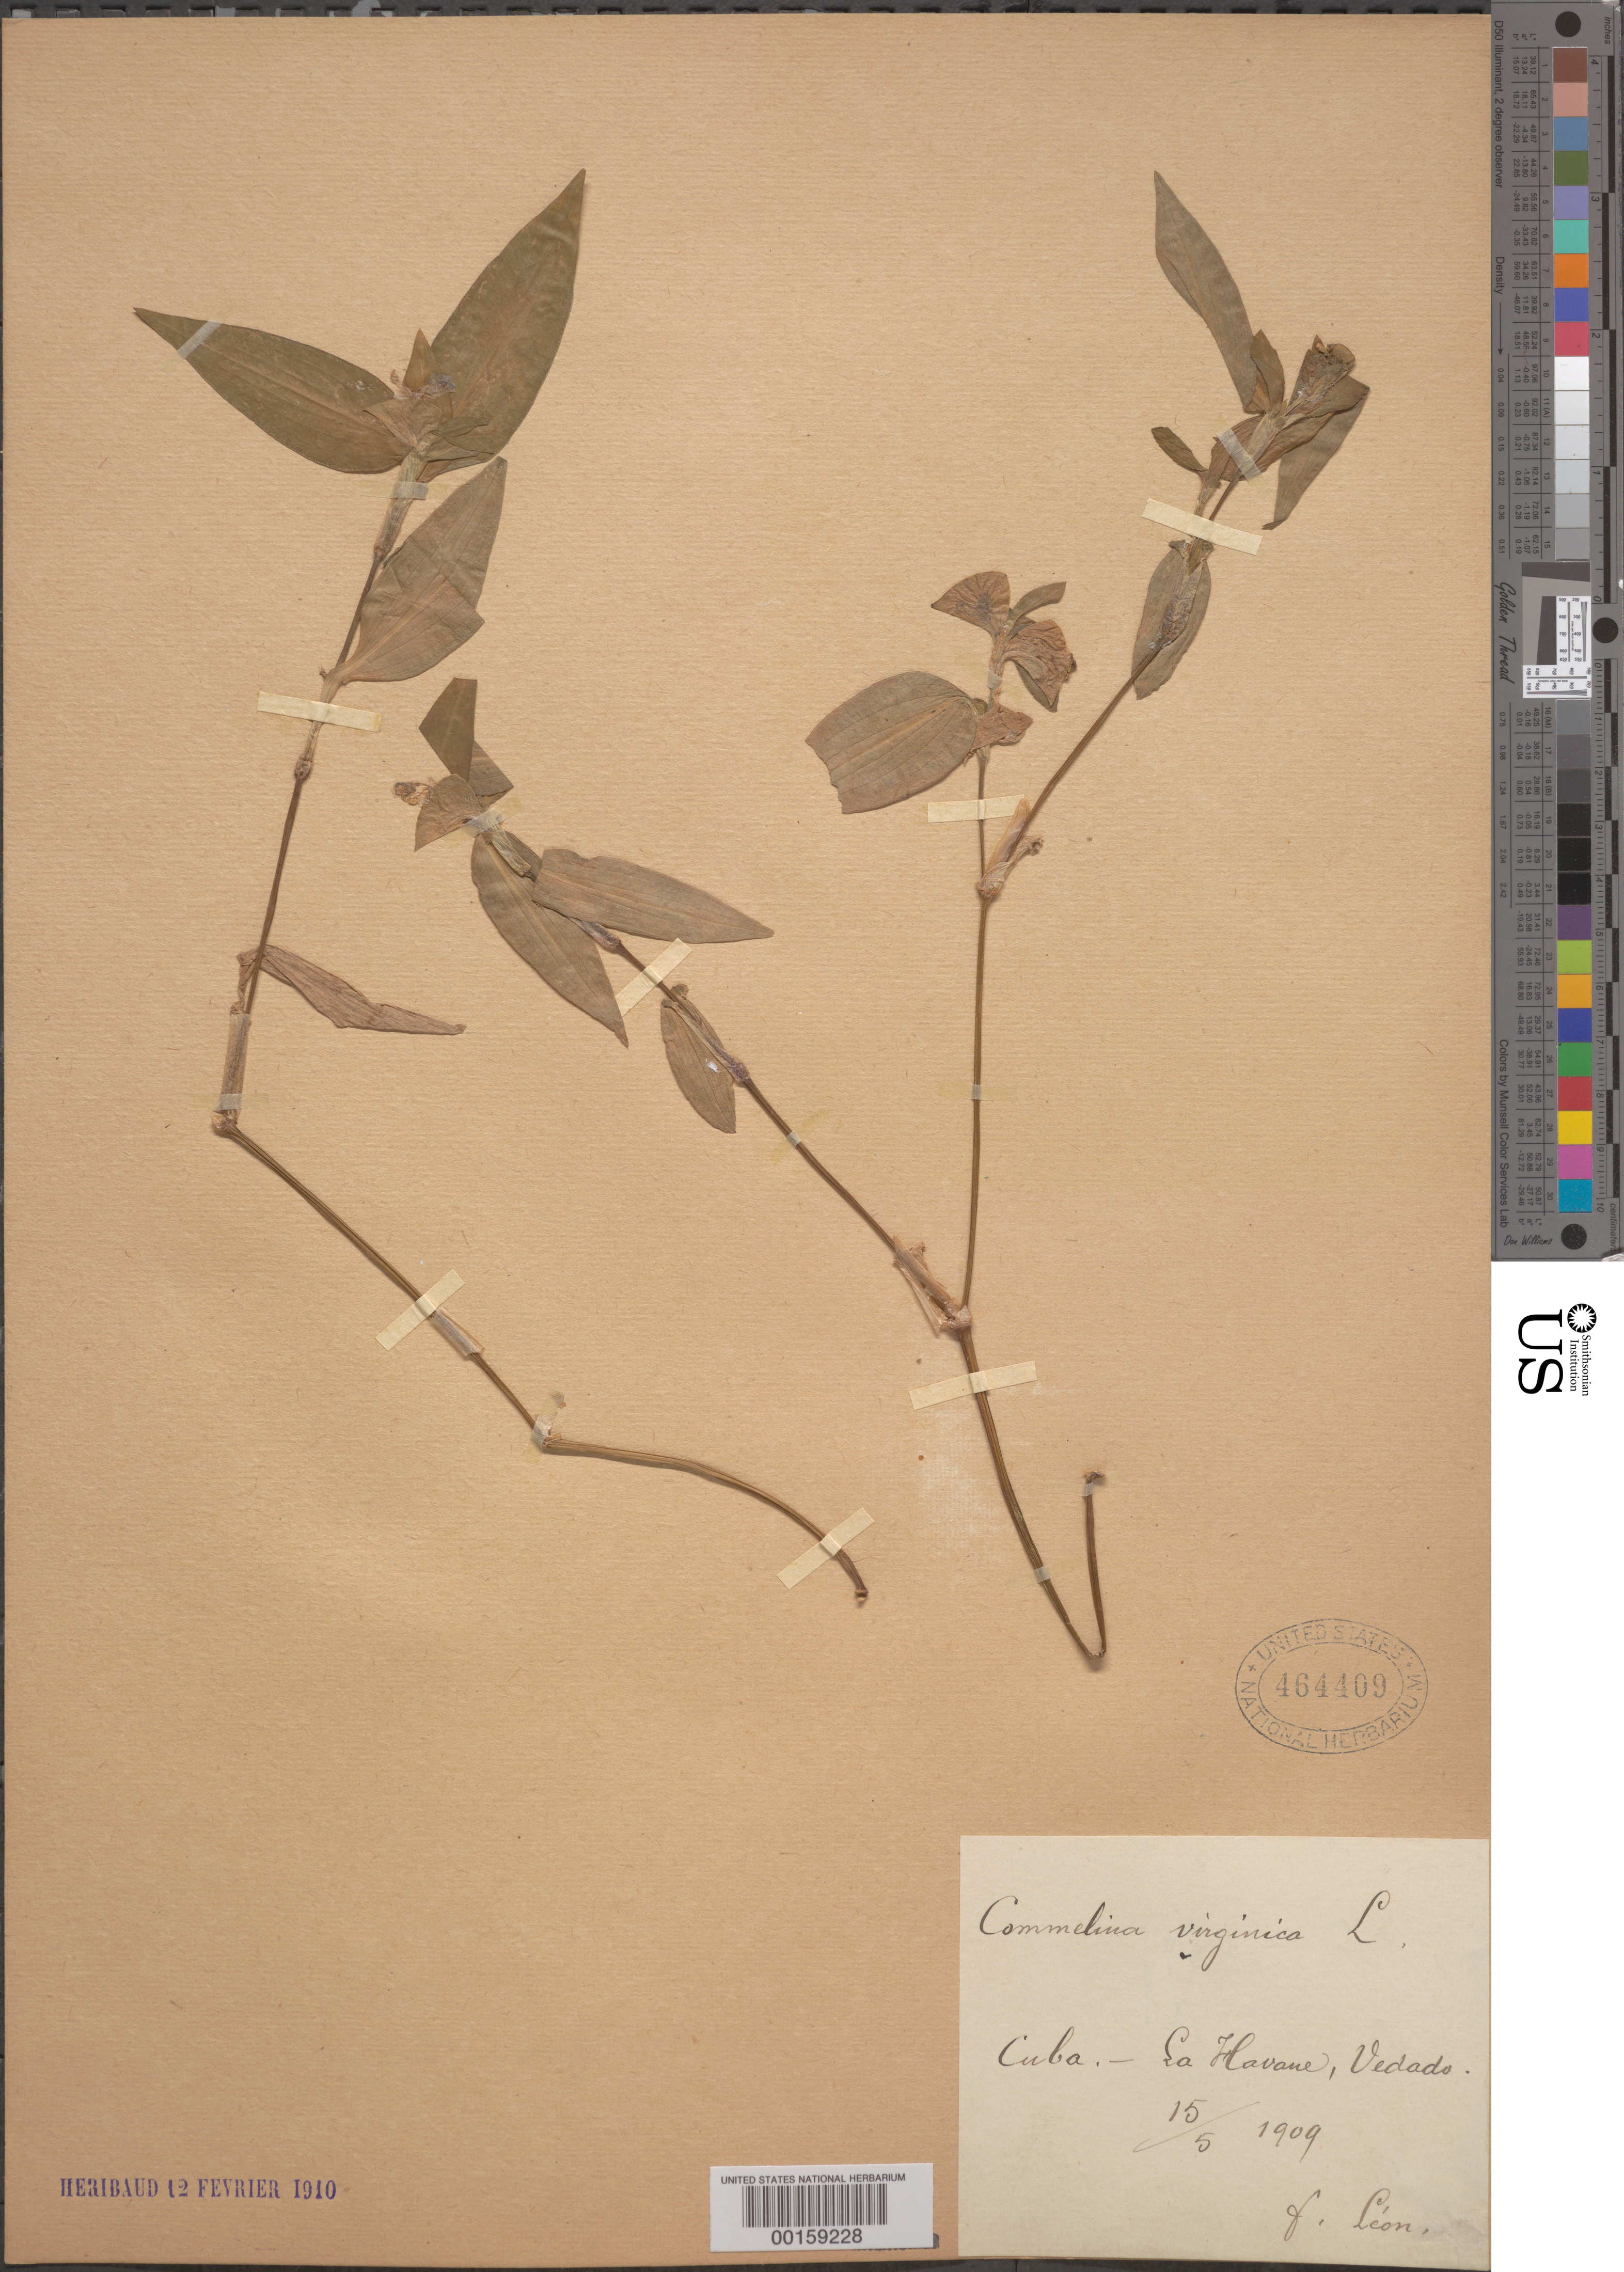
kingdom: Plantae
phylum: Tracheophyta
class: Liliopsida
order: Commelinales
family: Commelinaceae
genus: Commelina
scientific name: Commelina erecta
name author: L.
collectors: Bro. León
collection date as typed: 15 May 1909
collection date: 1909-05-15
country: Cuba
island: Greater Antilles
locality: La Havane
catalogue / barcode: US 464409